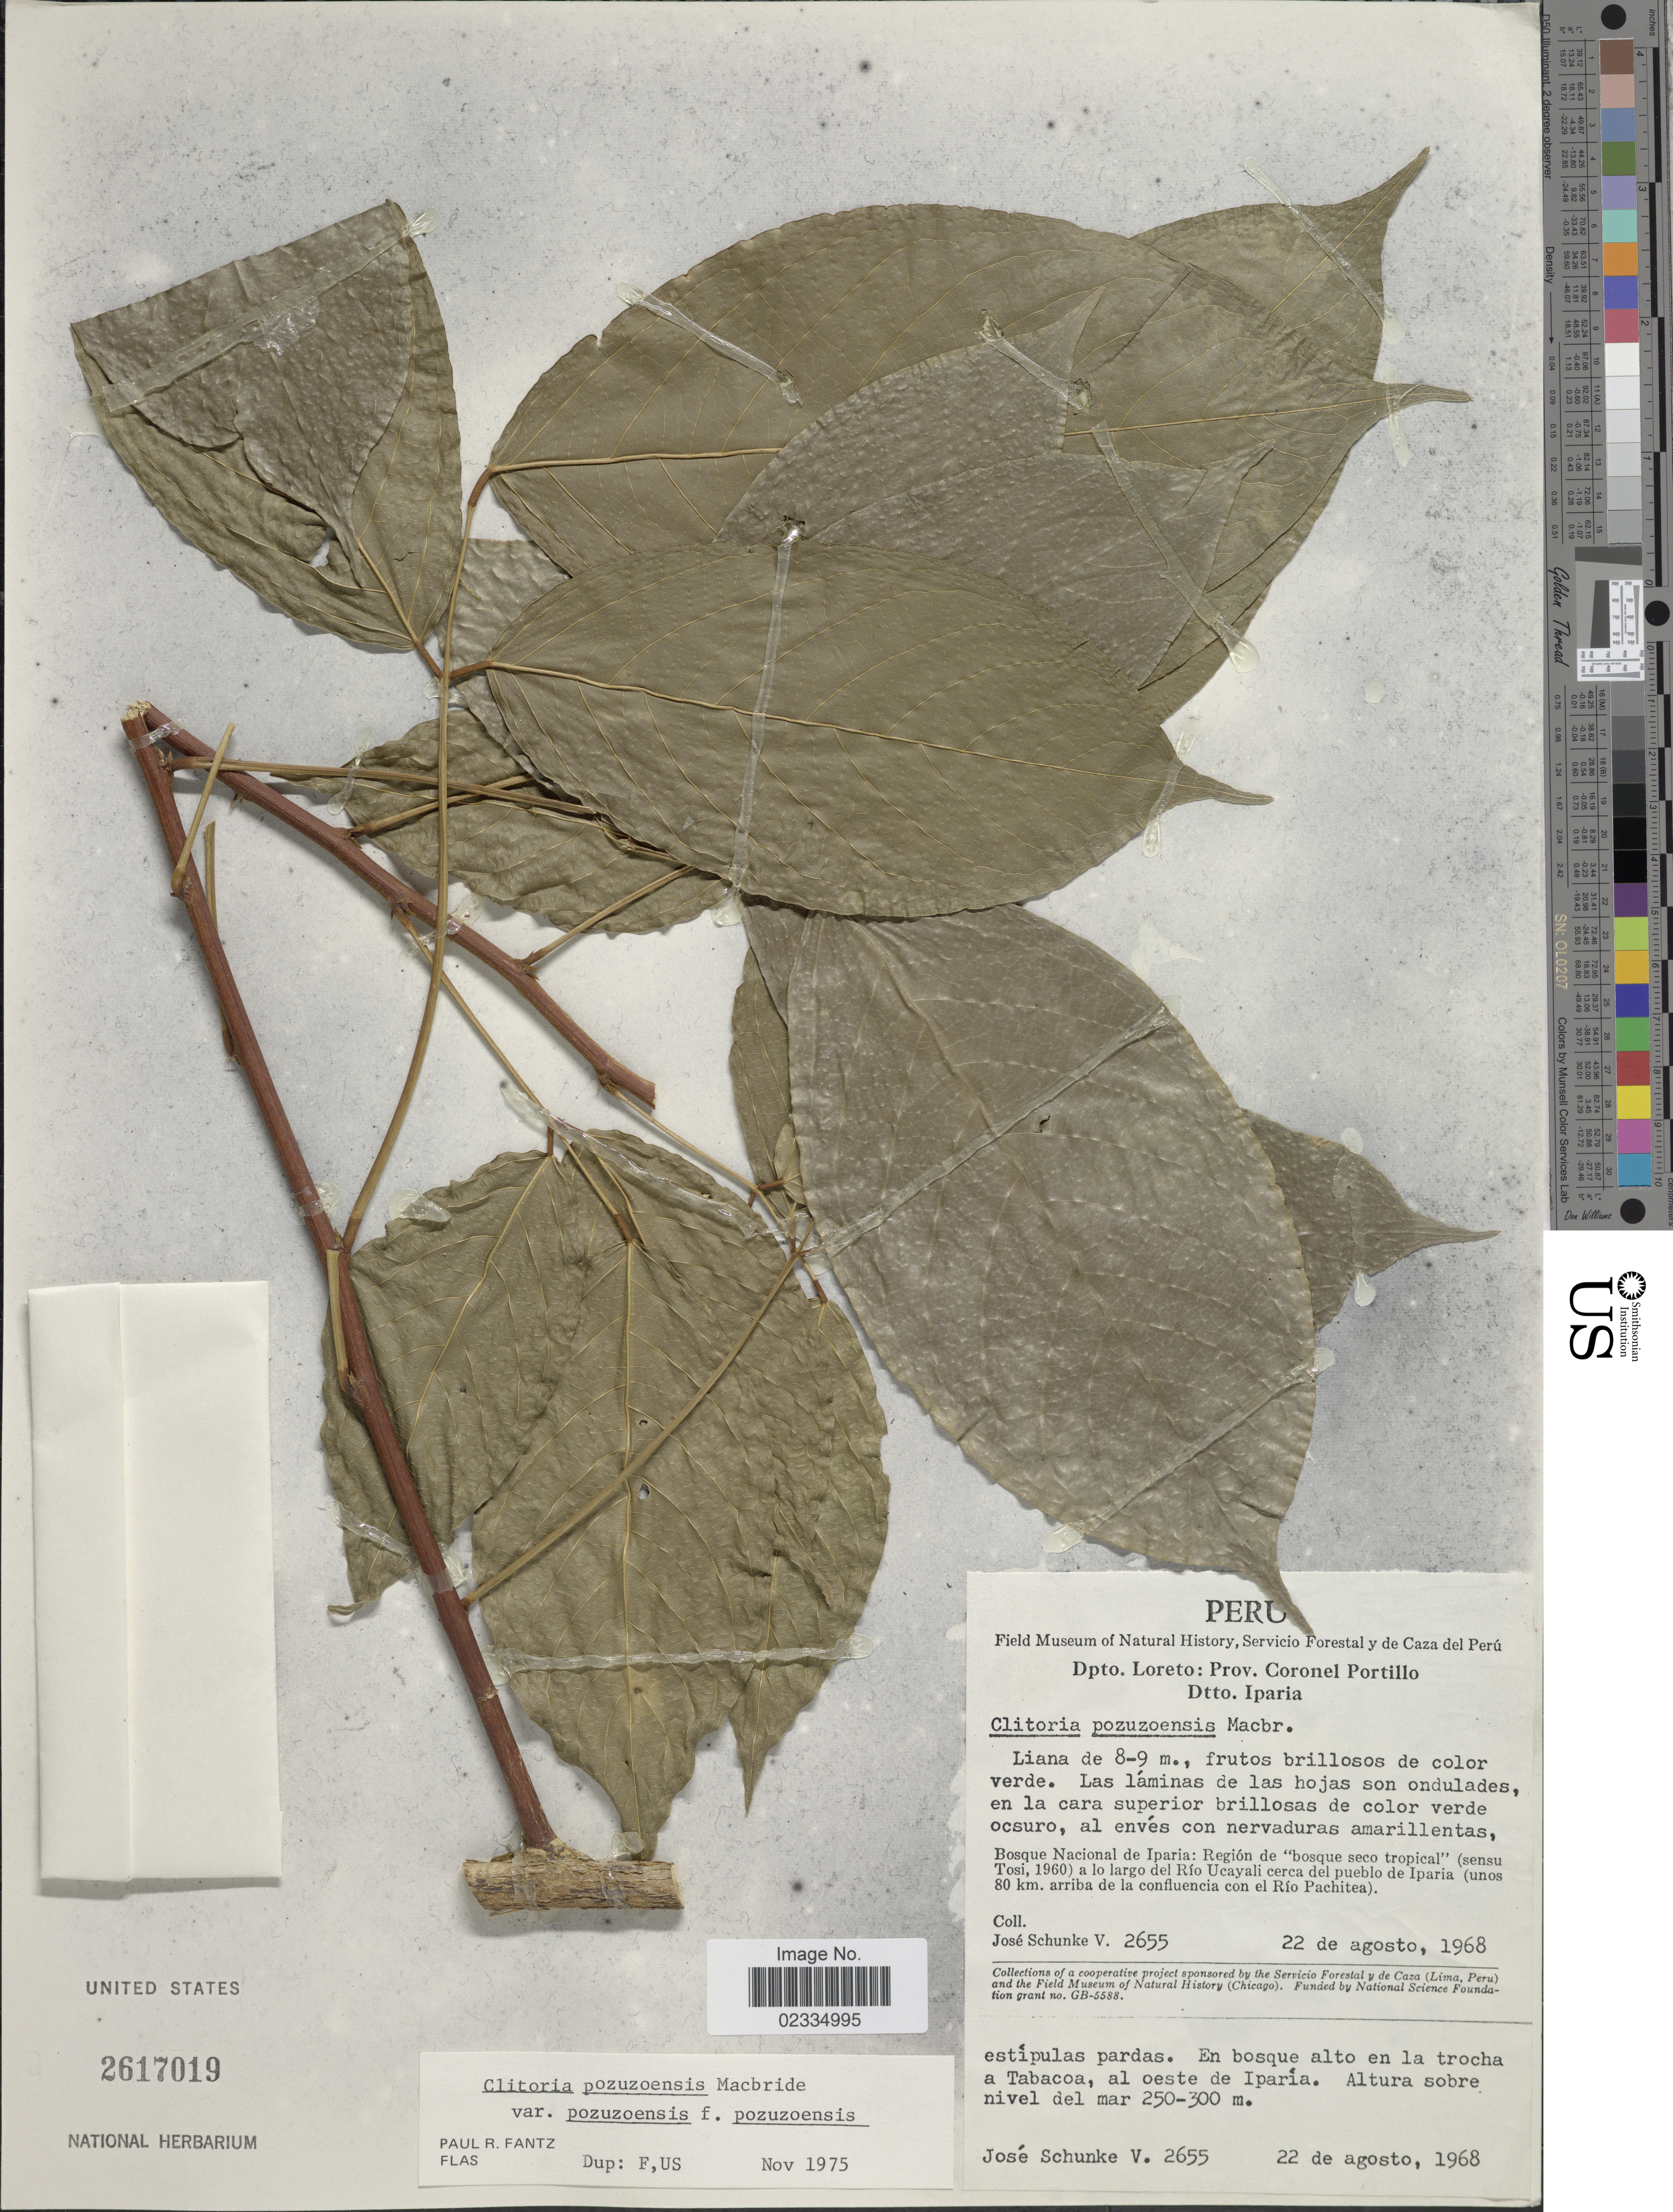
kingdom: Plantae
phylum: Tracheophyta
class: Magnoliopsida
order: Fabales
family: Fabaceae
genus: Clitoria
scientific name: Clitoria pozuzoensis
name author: J.F. Macbr.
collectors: J. Schunke Vigo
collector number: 2655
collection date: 1968-08-22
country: Peru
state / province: Loreto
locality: Prov. Coronel Portillo. Dtto. Iparia. Bosque Nacional de Iparia: region de "bosque seco tropical"(sensu Tosi, 1960) a lo largo del Rio Ucayali cerca del pueblo de Iparia (unos 80 km. arriba de la confluencia con el Rio Pachitea. En bosque en la trocha a Tabacoa, al oeste de Iparia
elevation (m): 250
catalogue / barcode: US 2617019